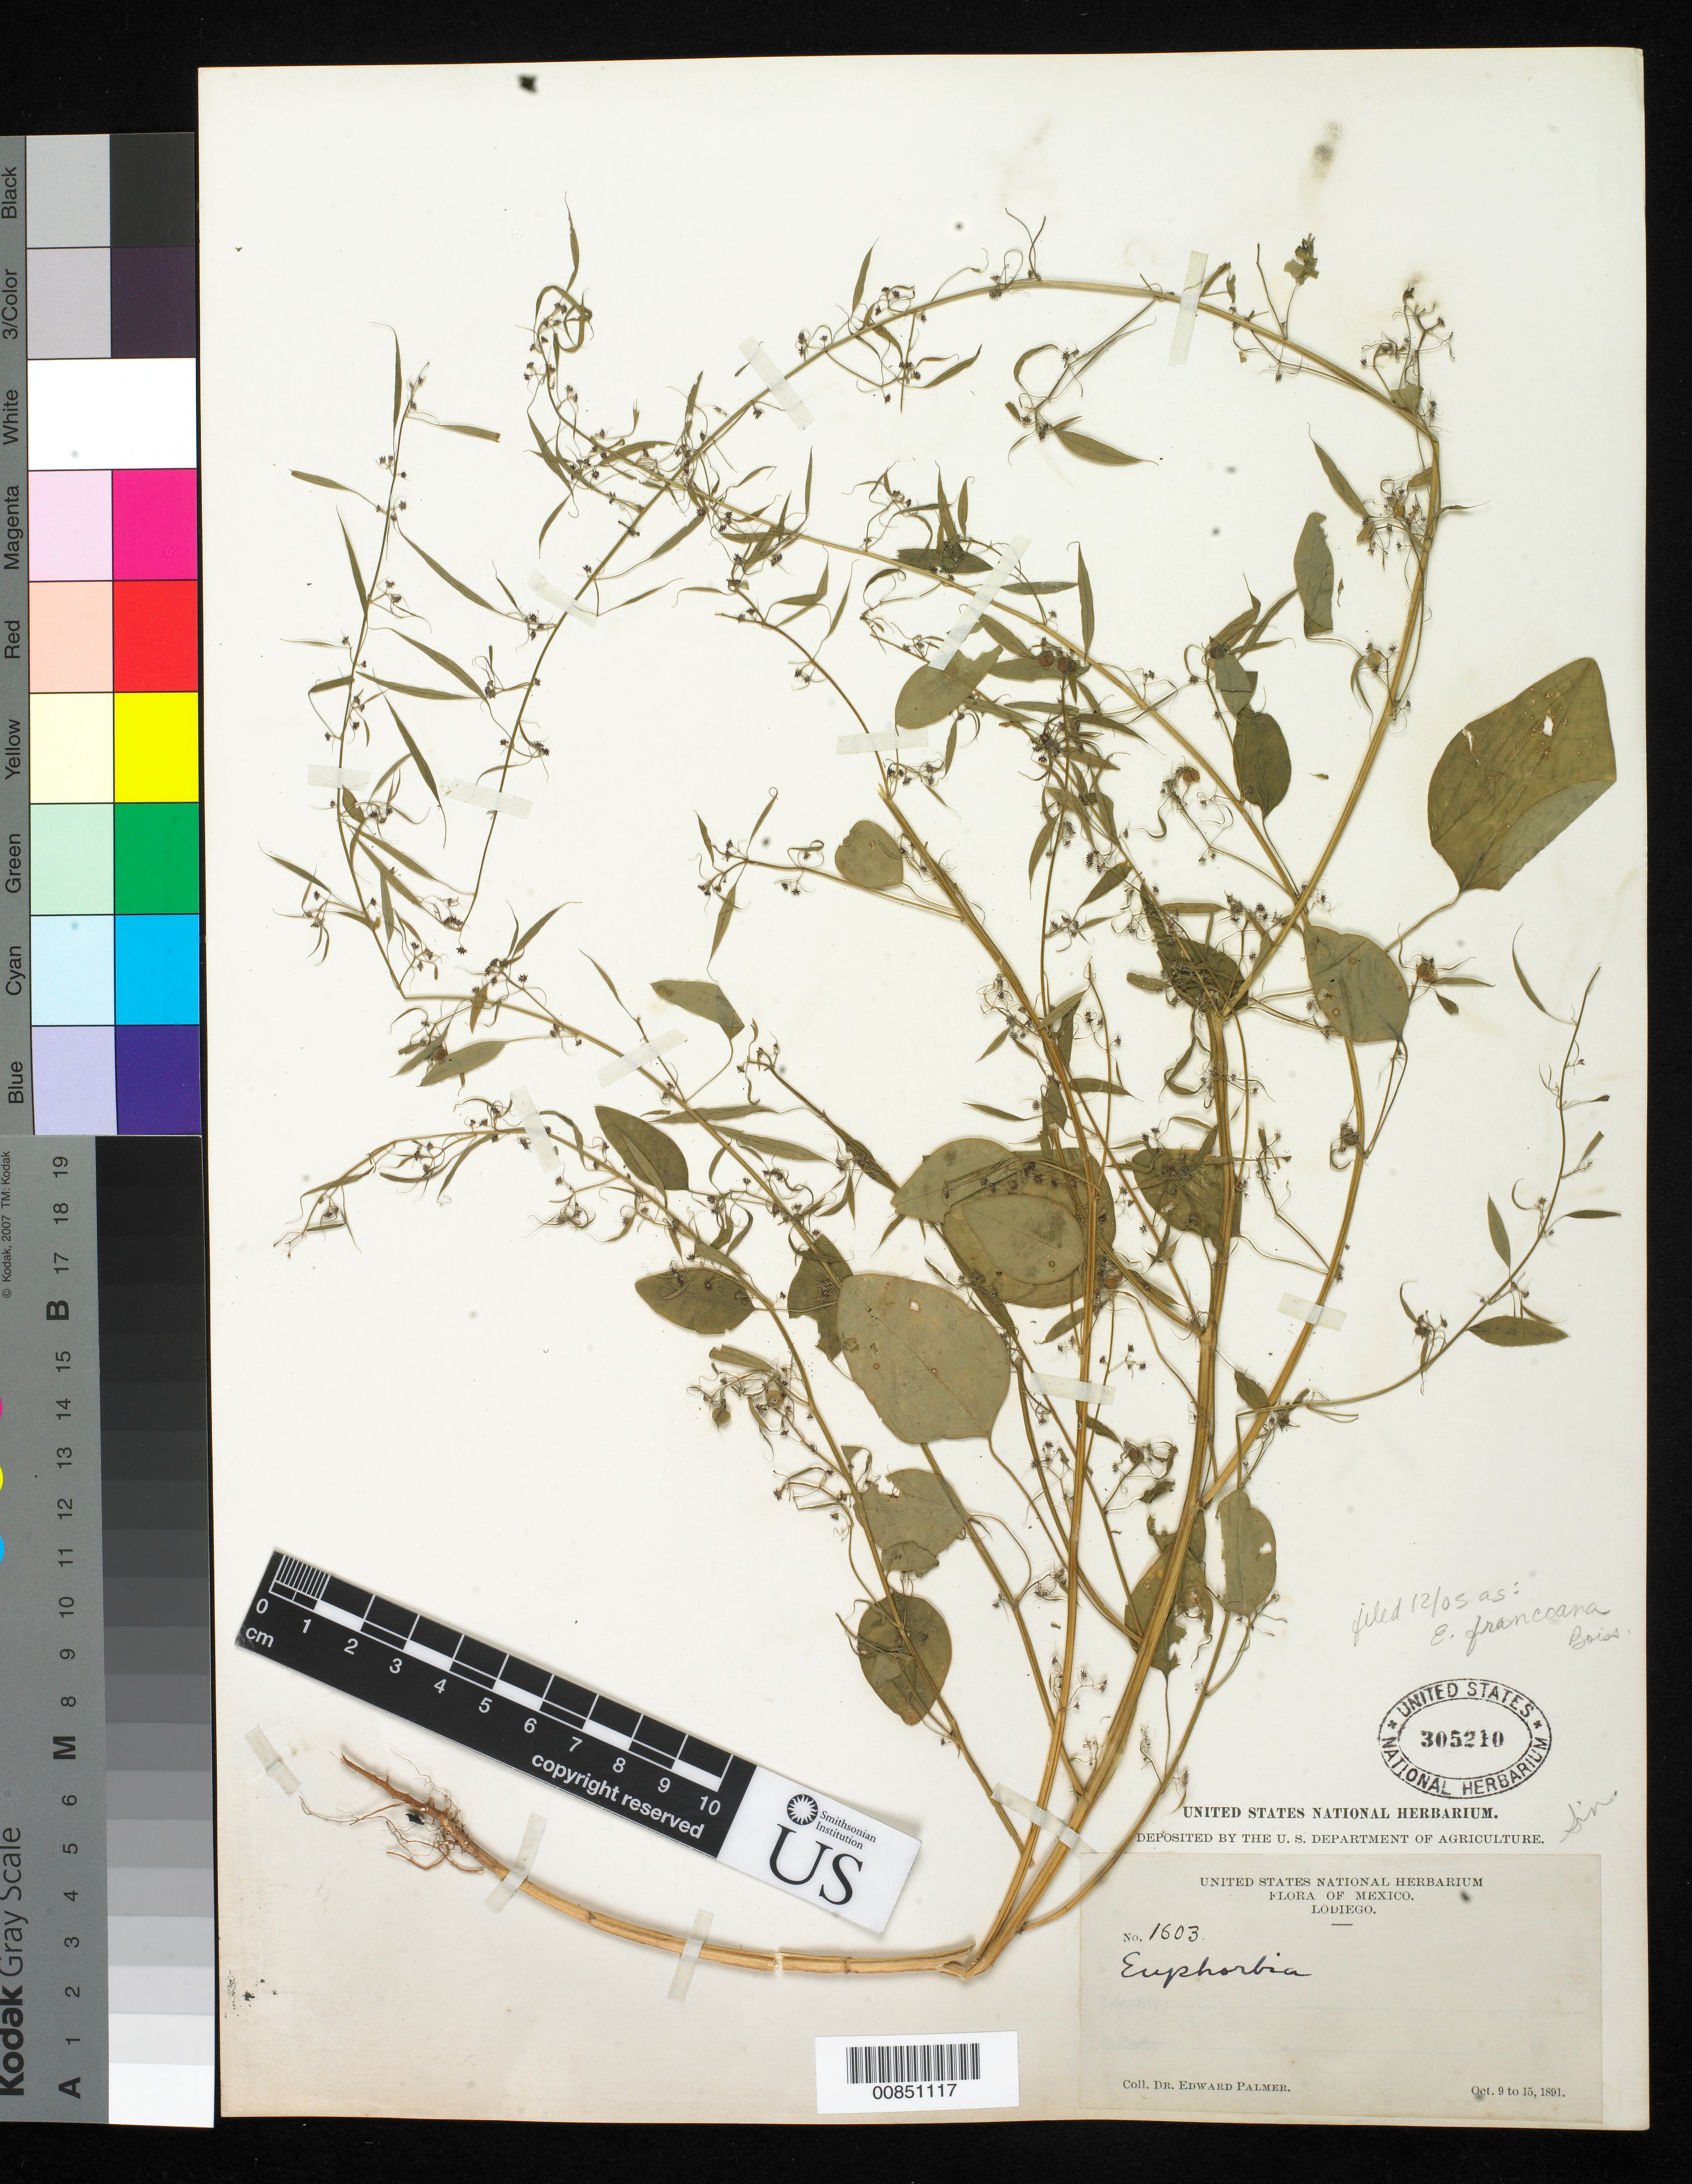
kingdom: Plantae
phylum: Tracheophyta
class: Magnoliopsida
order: Malpighiales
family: Euphorbiaceae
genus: Euphorbia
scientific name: Euphorbia francoana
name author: Boiss.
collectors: E. Palmer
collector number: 1603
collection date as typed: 09 Oct 1891 to 15 Oct 1891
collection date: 1891-10-09/1891-10-15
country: Mexico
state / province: Sinaloa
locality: Lodiego, Sinaloa.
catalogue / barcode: US 305210